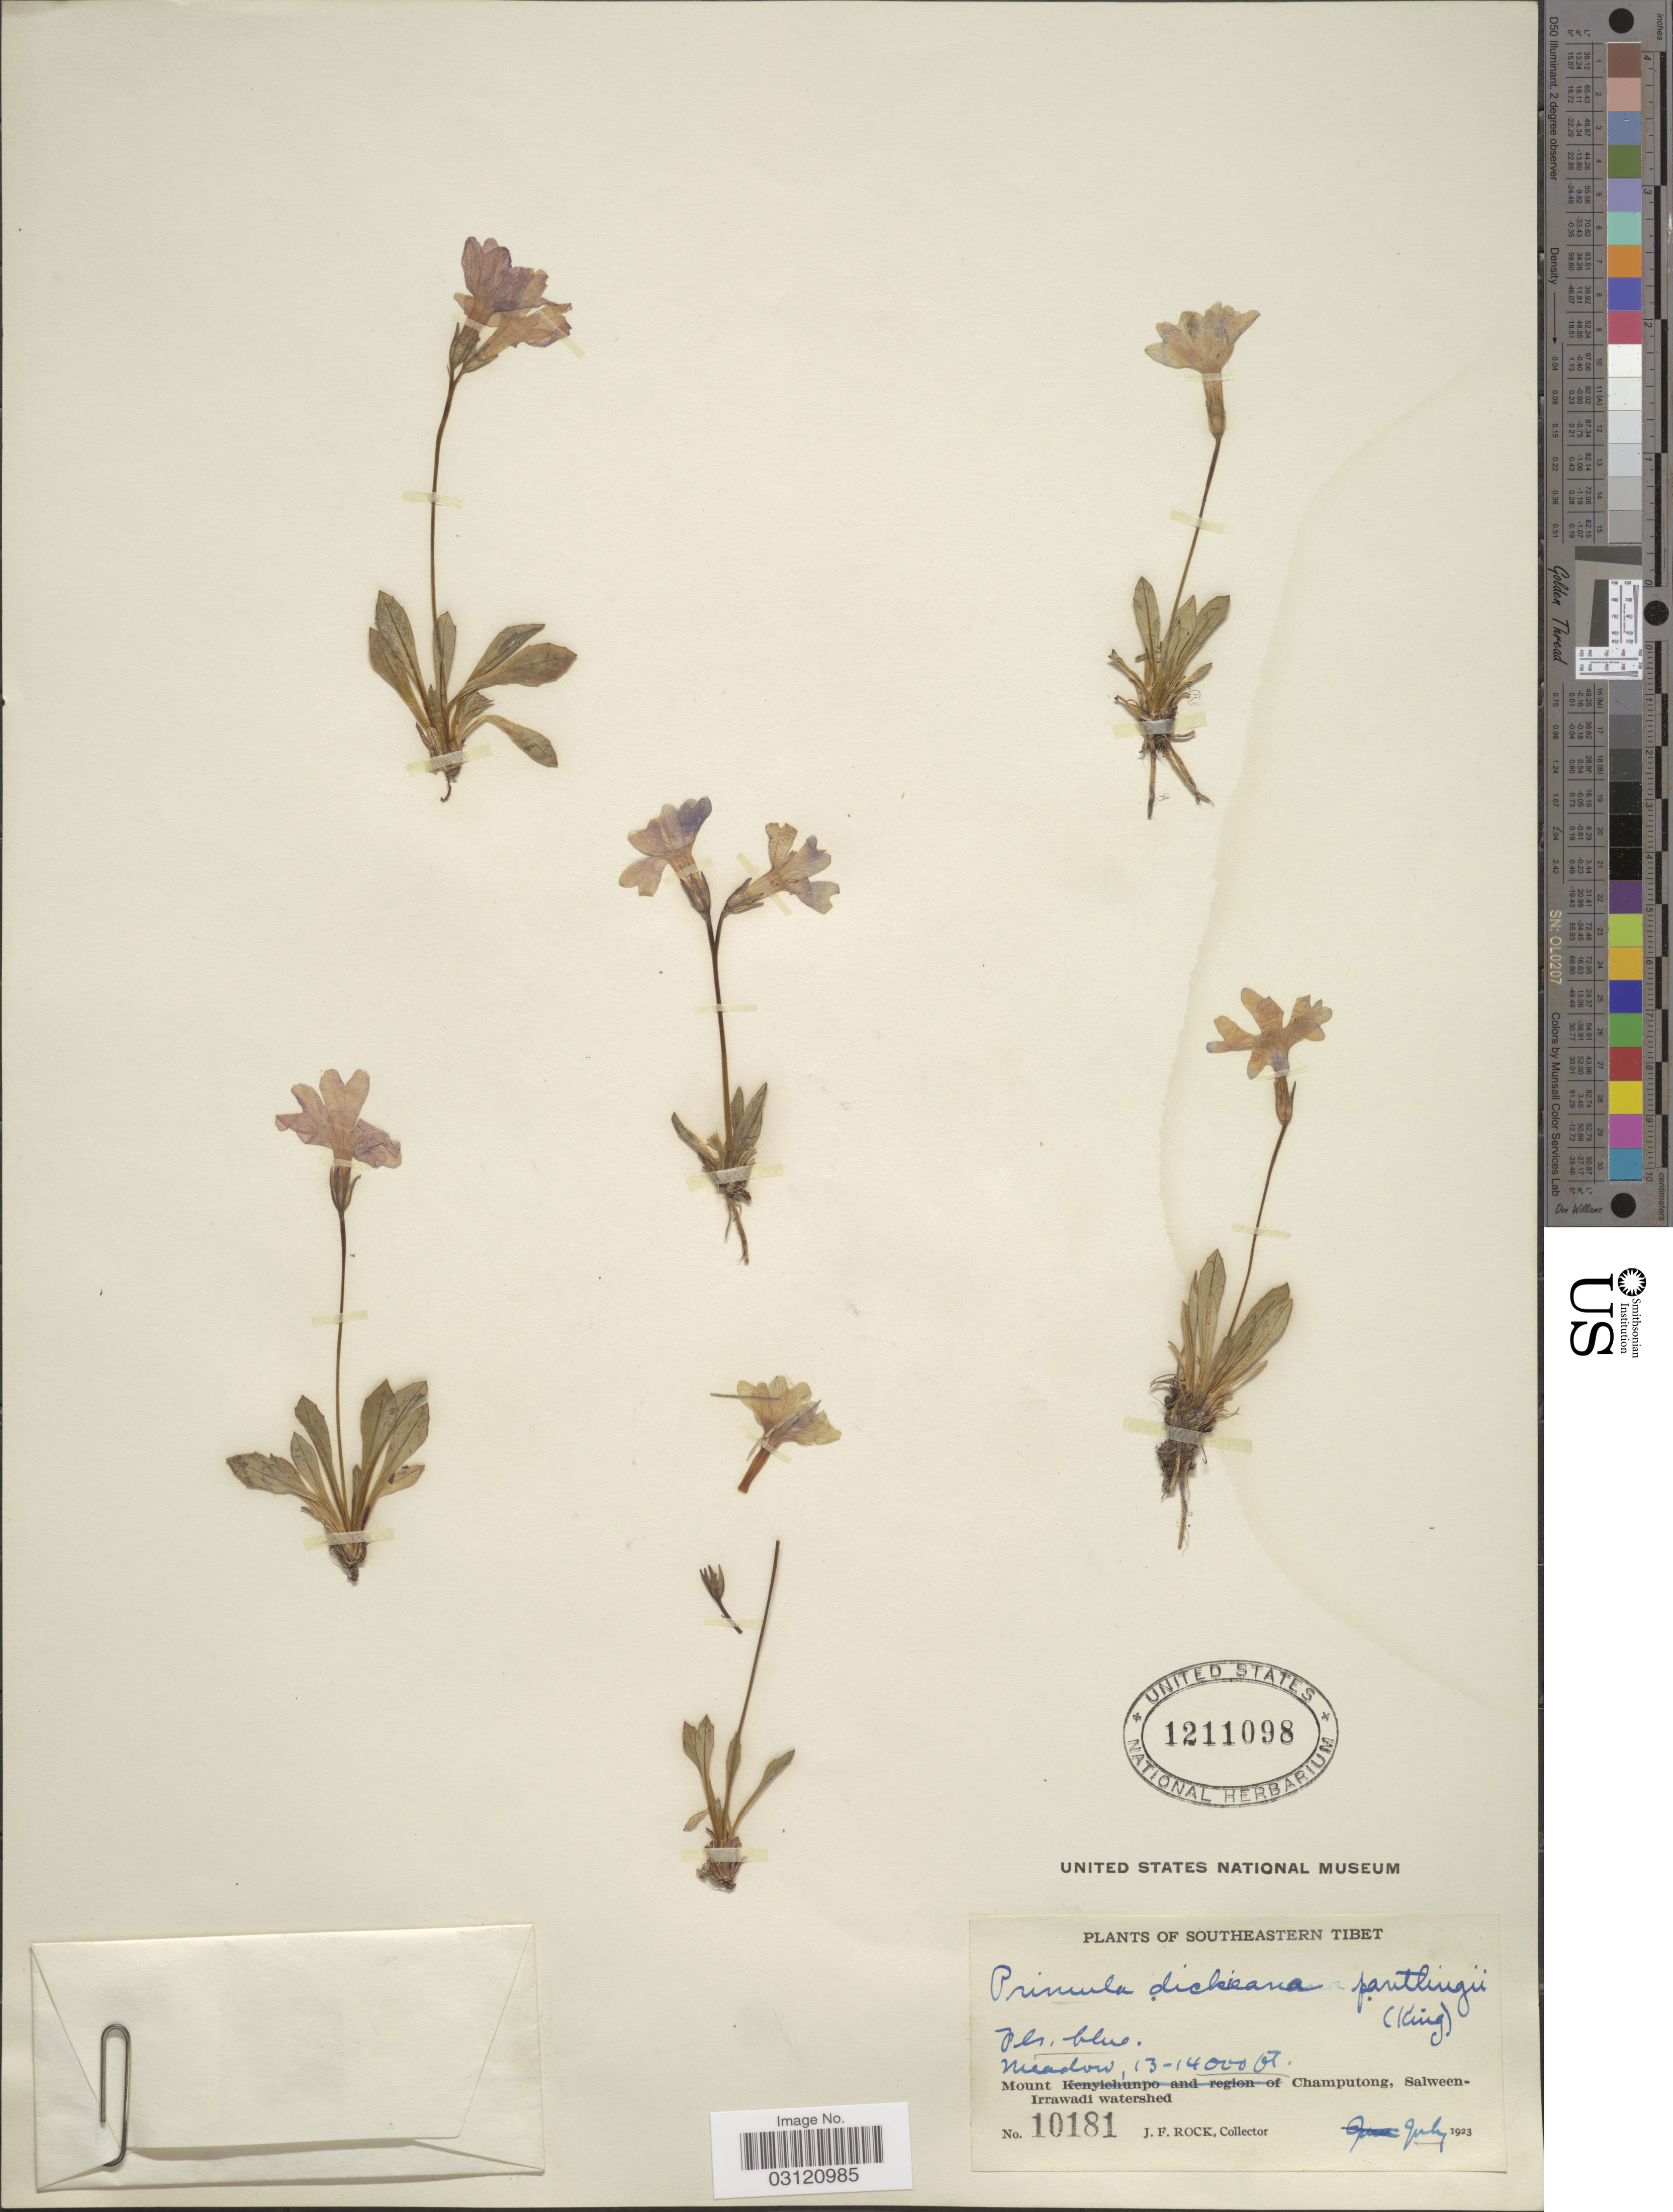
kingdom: Plantae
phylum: Tracheophyta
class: Magnoliopsida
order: Ericales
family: Primulaceae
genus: Primula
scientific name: Primula dickieana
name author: Watt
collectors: J. Rock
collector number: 10181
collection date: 1923-07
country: China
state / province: Xizang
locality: Southeastern Tibet. Mount Champutong, Salween-Irrawadi watershed.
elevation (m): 3962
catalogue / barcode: US 1211098